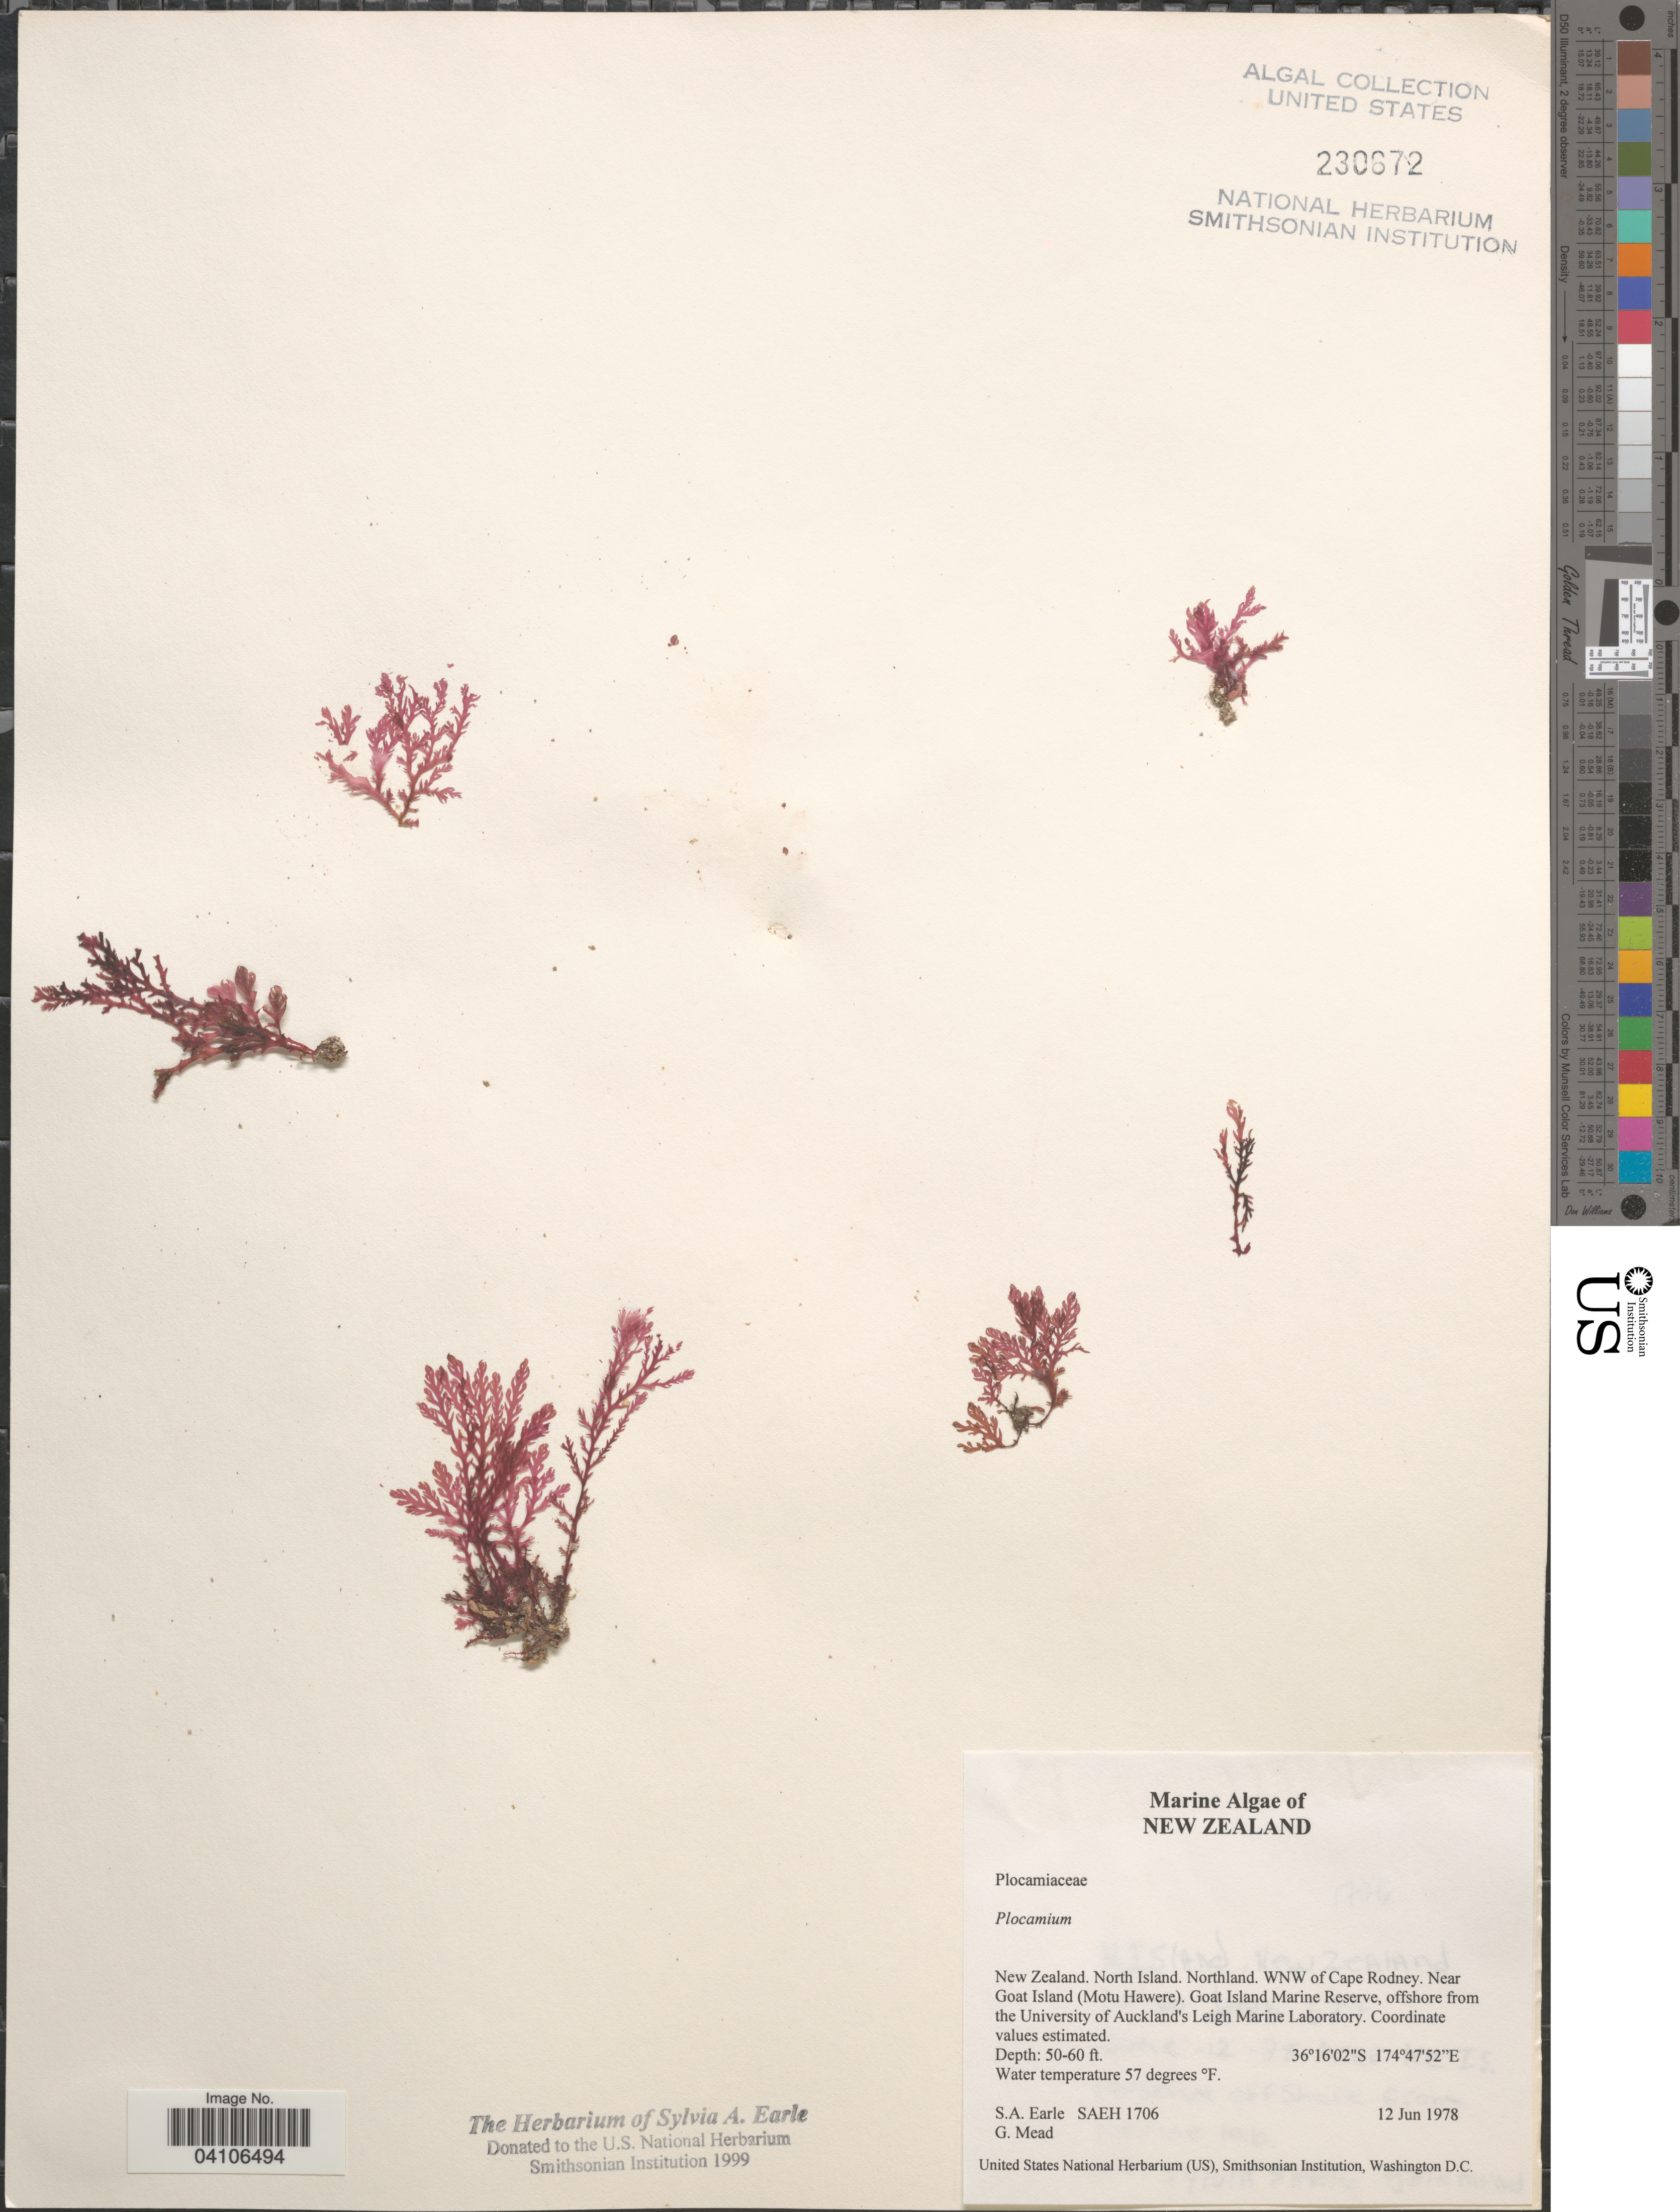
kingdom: Plantae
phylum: Rhodophyta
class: Florideophyceae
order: Plocamiales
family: Plocamiaceae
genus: Plocamium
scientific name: Plocamium sp.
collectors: S. A. Earle & G. Mead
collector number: SAEH1706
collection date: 1978-06-12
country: New Zealand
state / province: Northland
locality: North Island. WNW of Cape Rodney. Near Goat Island (Motu Hawere). Goat Island Marine Reserve, offshore from the University of Auckland's Leigh Marine Laboratory.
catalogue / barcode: US 230672